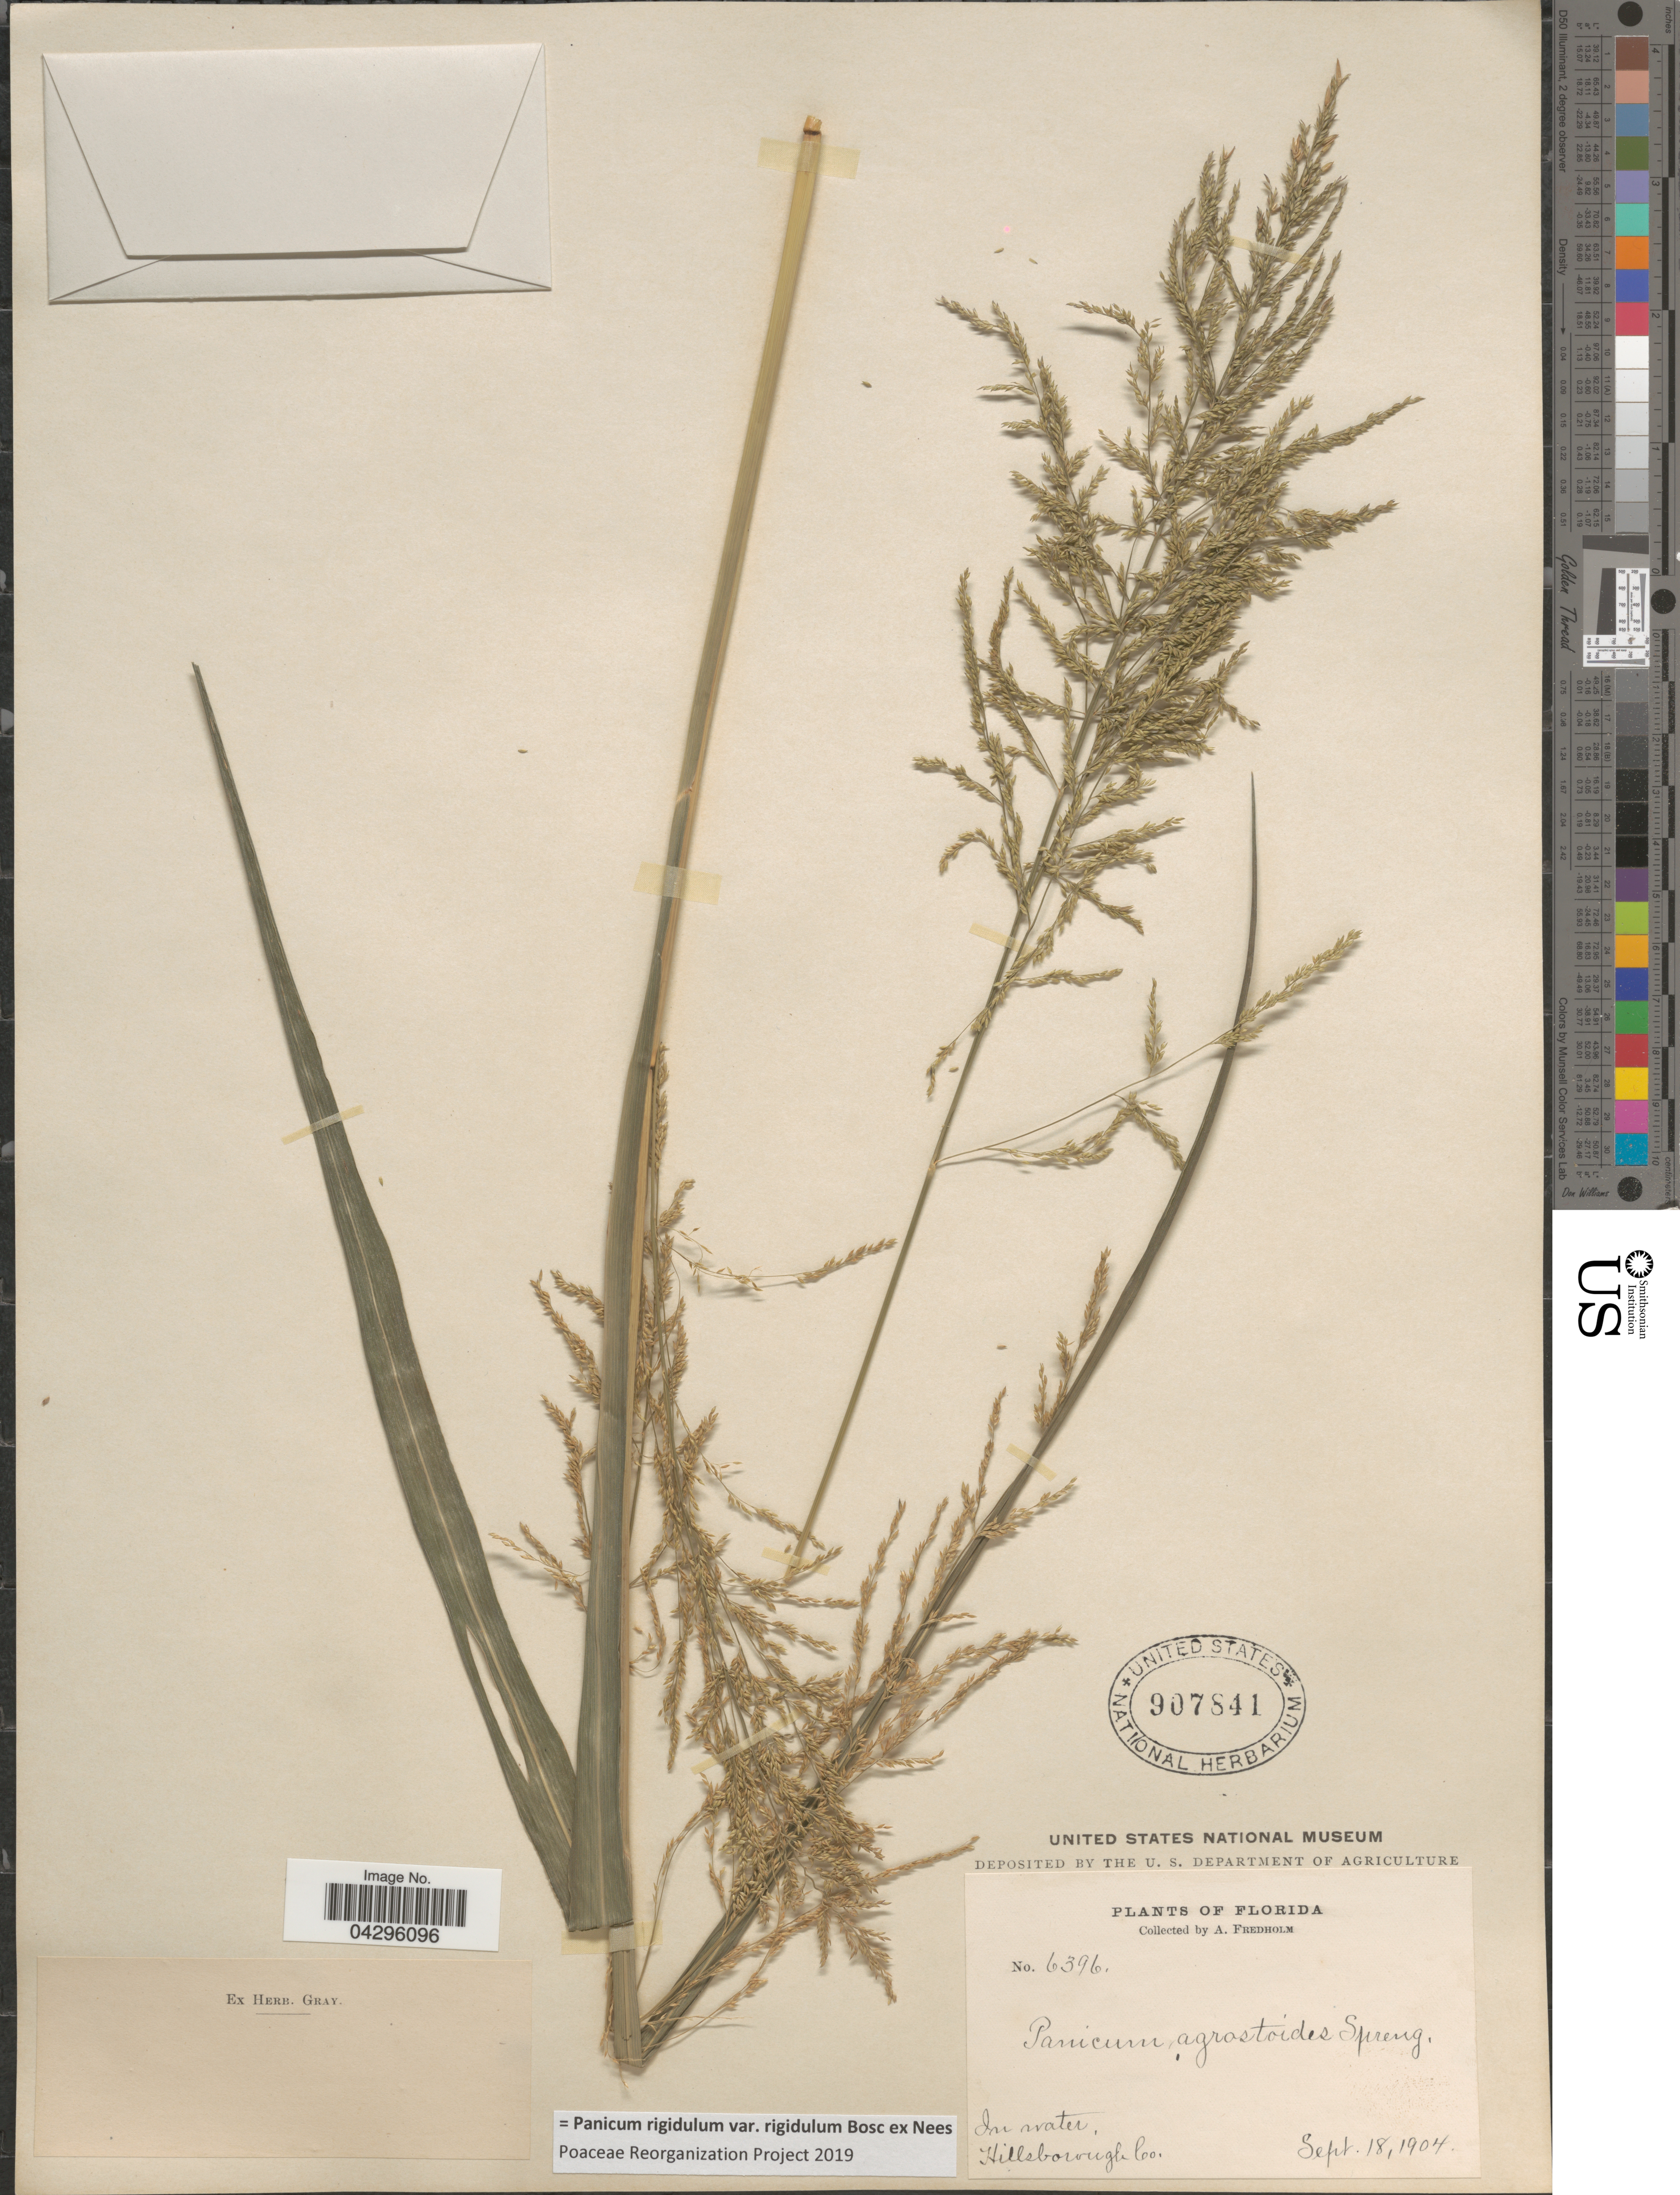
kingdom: Plantae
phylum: Tracheophyta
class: Liliopsida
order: Poales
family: Poaceae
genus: Panicum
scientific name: Panicum rigidulum var. rigidulum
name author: Bosc ex Nees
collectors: A. Fredholm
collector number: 6396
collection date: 1904-09-18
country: United States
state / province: Florida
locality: In water, Hillsborough Co.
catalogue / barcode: US 907841